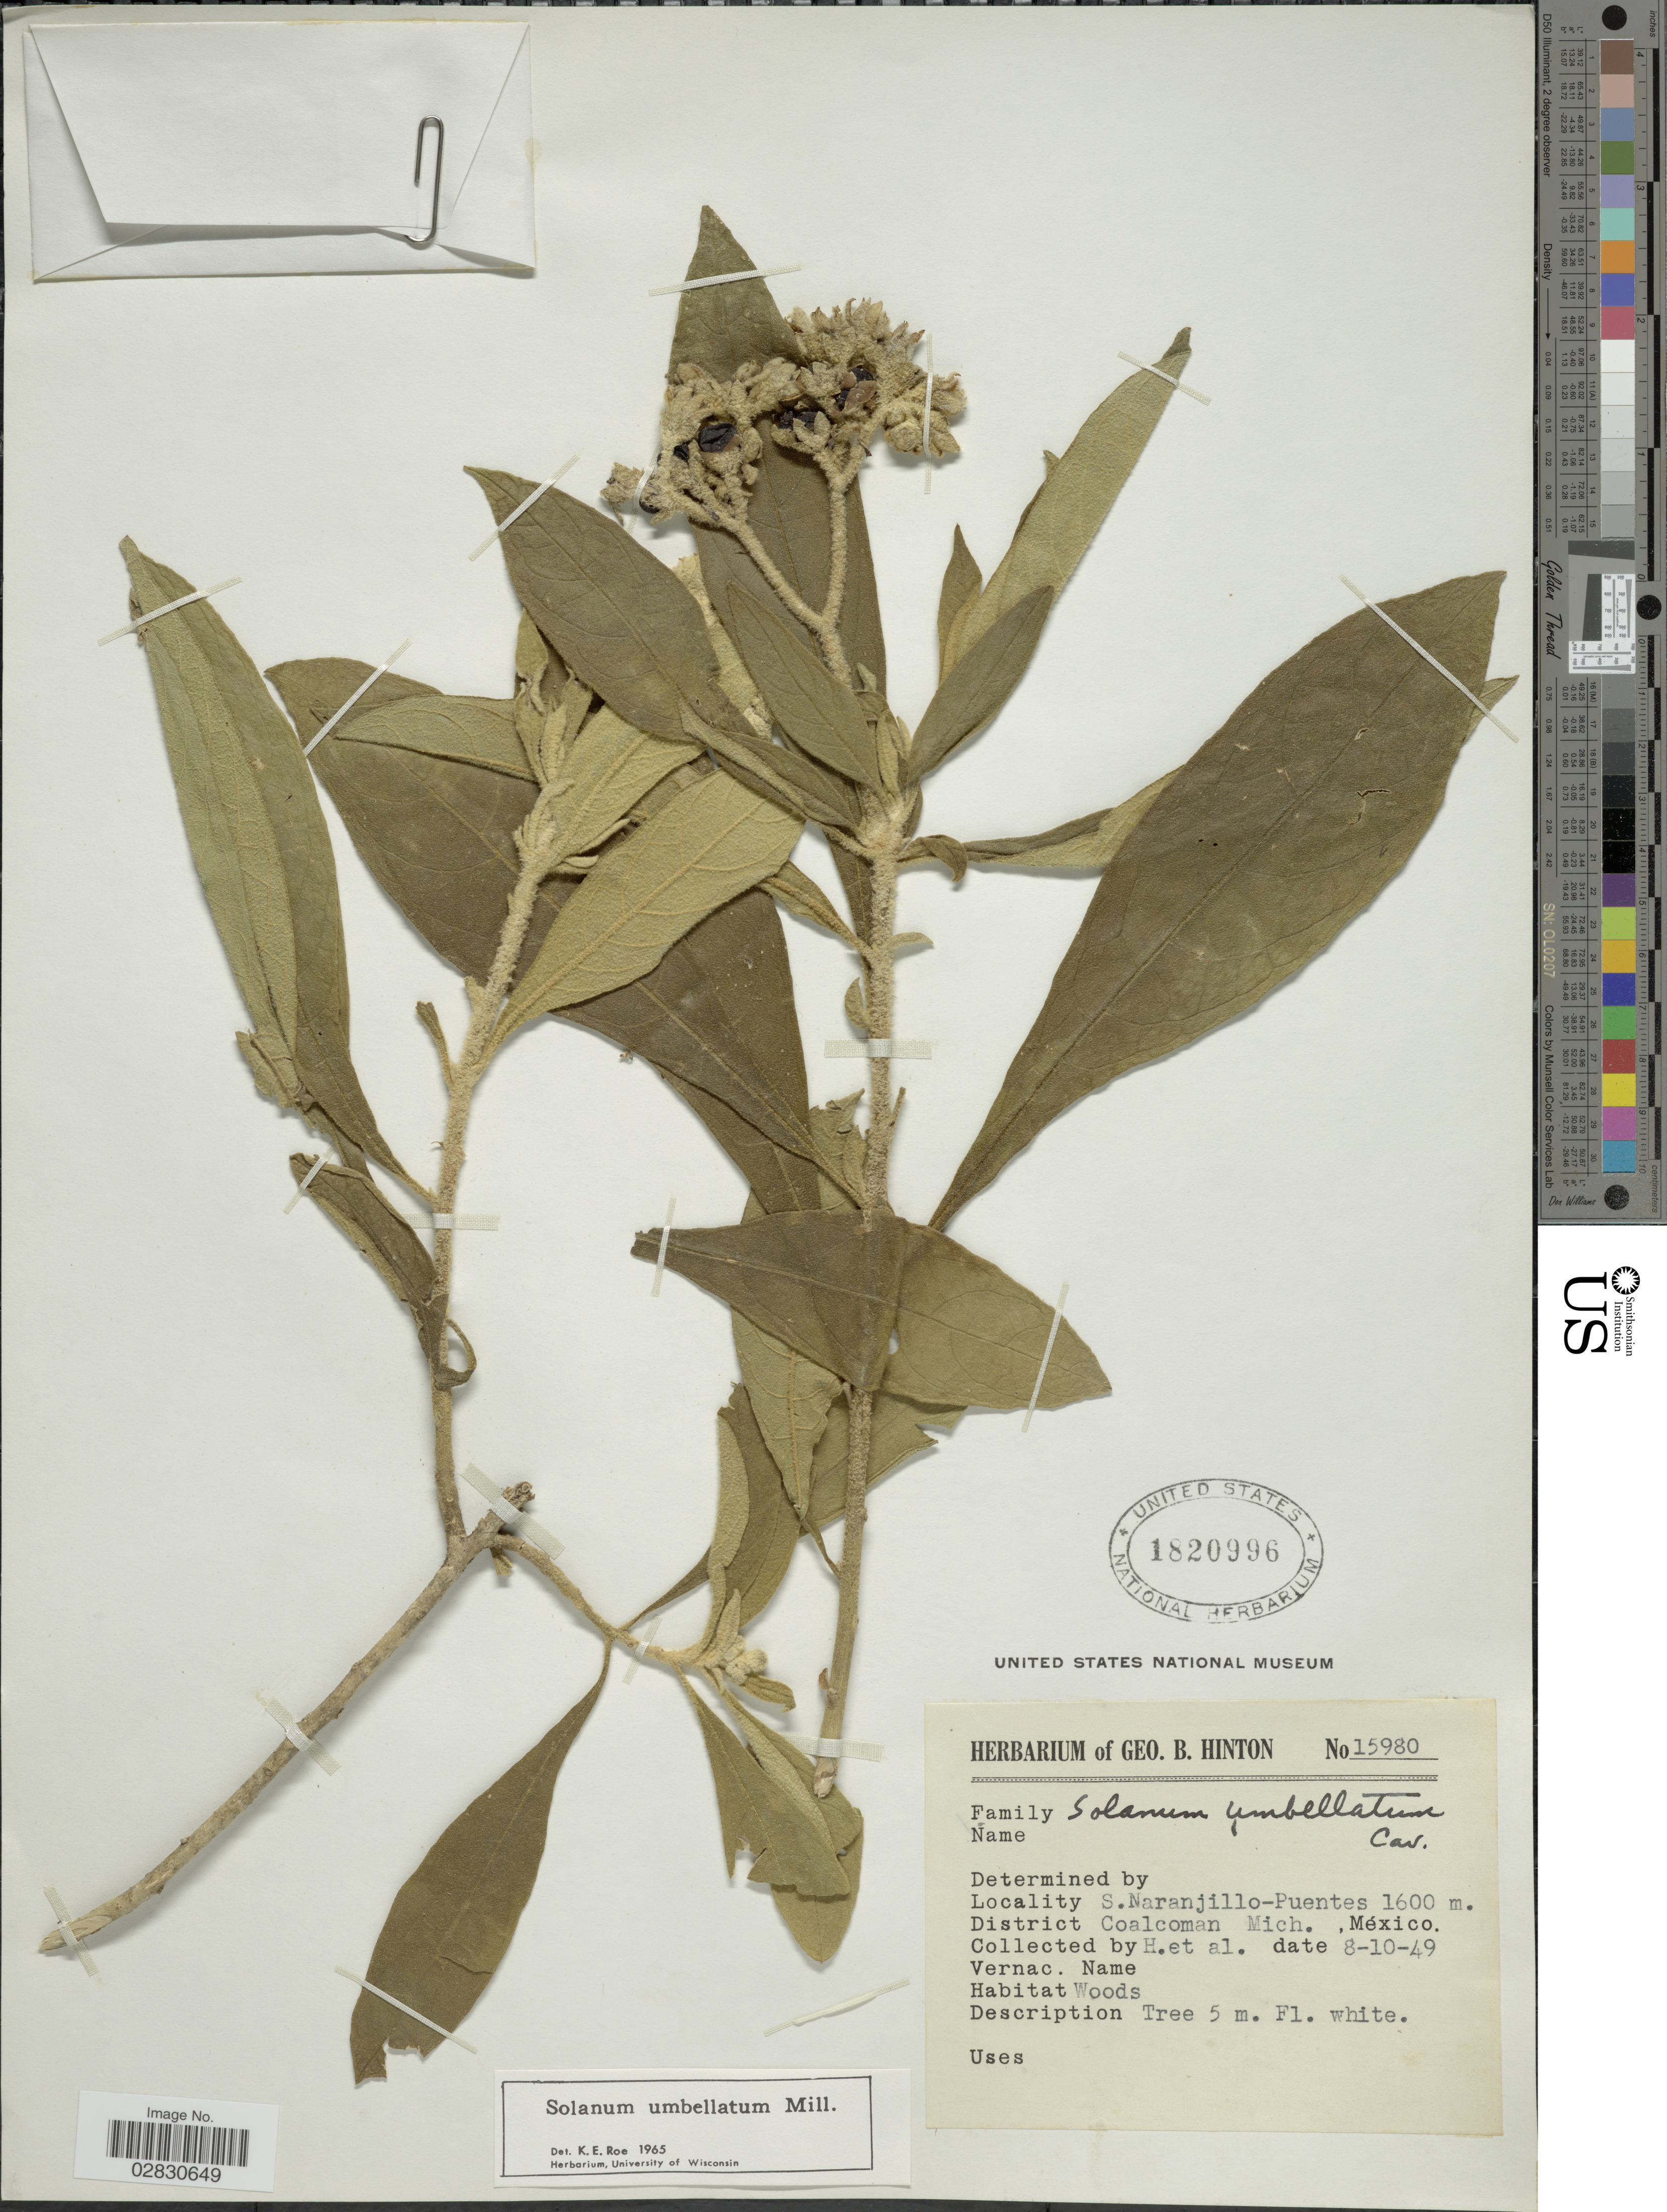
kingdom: Plantae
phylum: Tracheophyta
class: Magnoliopsida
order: Solanales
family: Solanaceae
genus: Solanum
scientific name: Solanum umbellatum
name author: Mill.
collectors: G. B. Hinton & et al.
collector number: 15980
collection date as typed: Transcribed d/m/y: 8/10/49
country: Mexico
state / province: Michoacán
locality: S. Naranjillo-Puentes. District Coalcoman.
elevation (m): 1600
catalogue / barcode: US 1820996